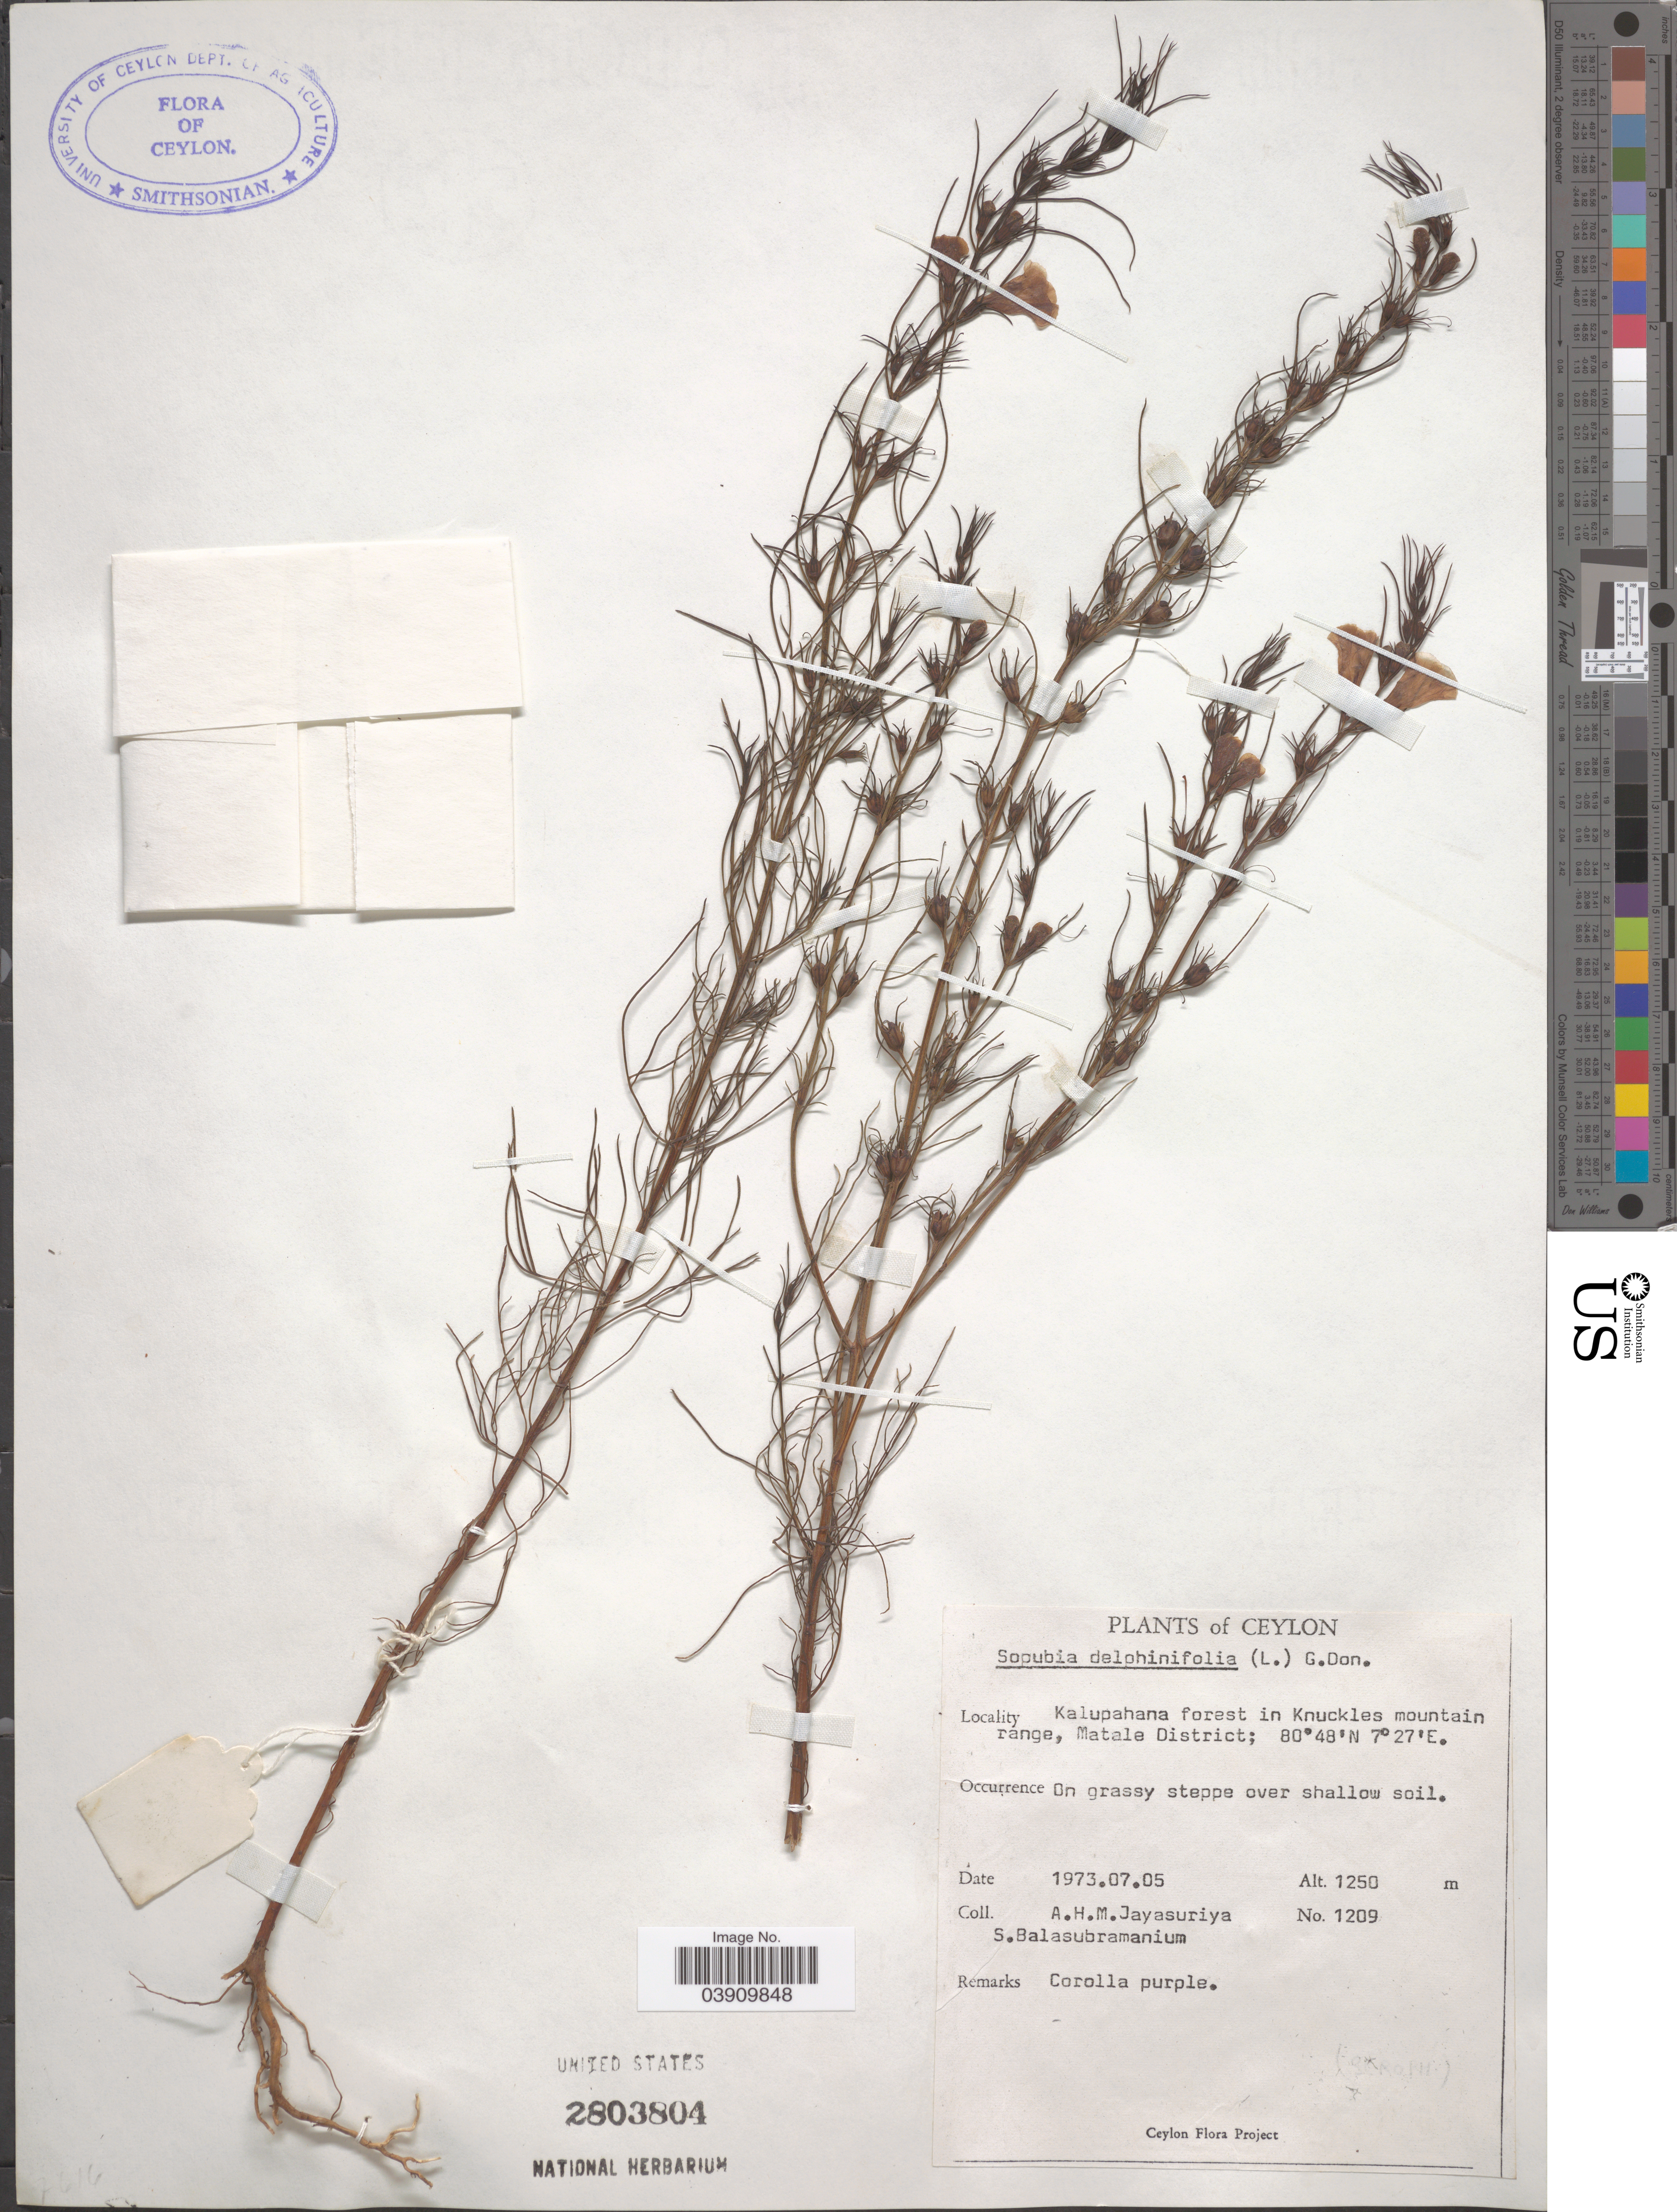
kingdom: Plantae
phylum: Tracheophyta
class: Magnoliopsida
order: Lamiales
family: Orobanchaceae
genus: Sopubia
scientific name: Sopubia delphinifolia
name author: G. Don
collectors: A. H. Jayasuriya & S. Balasubramanium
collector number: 1209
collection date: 1973-07-05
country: Sri Lanka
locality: Ceylon. Kalupahana forest in Knuckles mountain range, Matale District.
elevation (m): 1250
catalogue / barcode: US 2803804